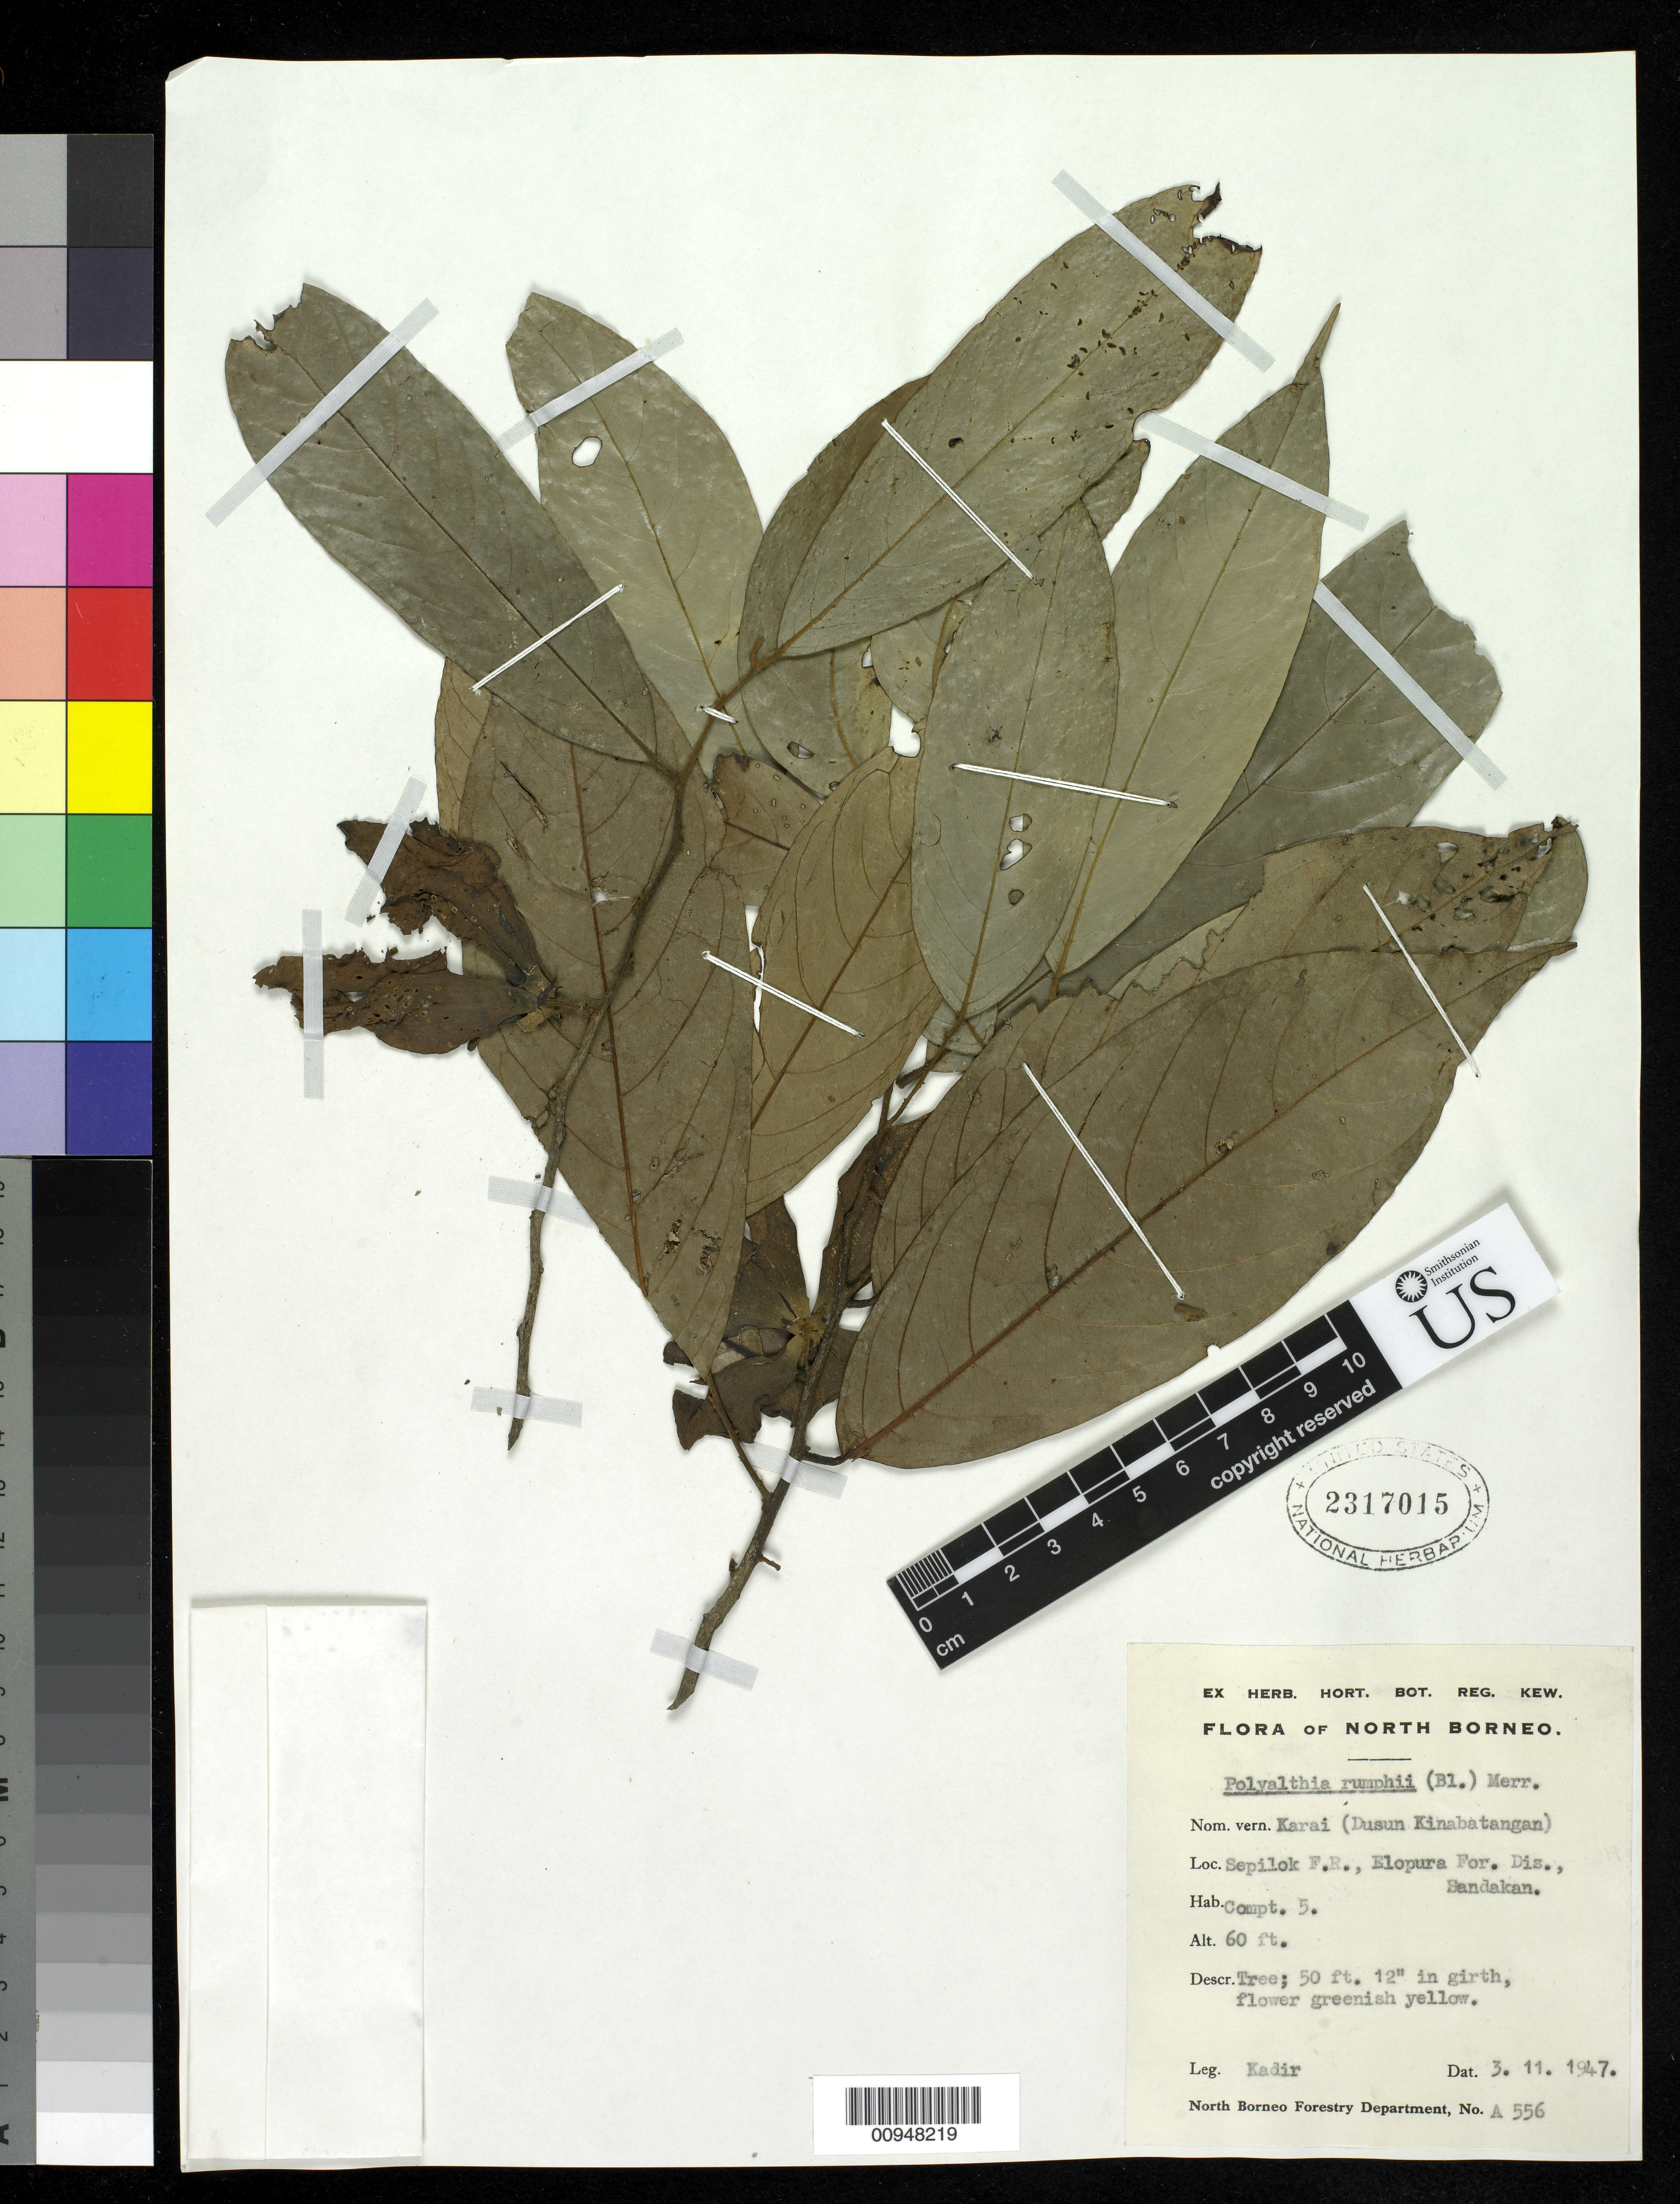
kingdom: Plantae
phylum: Tracheophyta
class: Magnoliopsida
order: Magnoliales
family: Annonaceae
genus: Polyalthia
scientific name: Polyalthia rumphii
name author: (Blume ex Hensch.) Merr.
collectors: Kadir Bin Abdul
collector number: A 556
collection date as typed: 11 Mar 1947 or 03 Nov 1947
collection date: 1947-03-11 or 1947-11-03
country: Malaysia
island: Borneo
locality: Sepilok FR, Elopura Forest District, Sandakan.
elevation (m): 18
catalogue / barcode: US 2317015